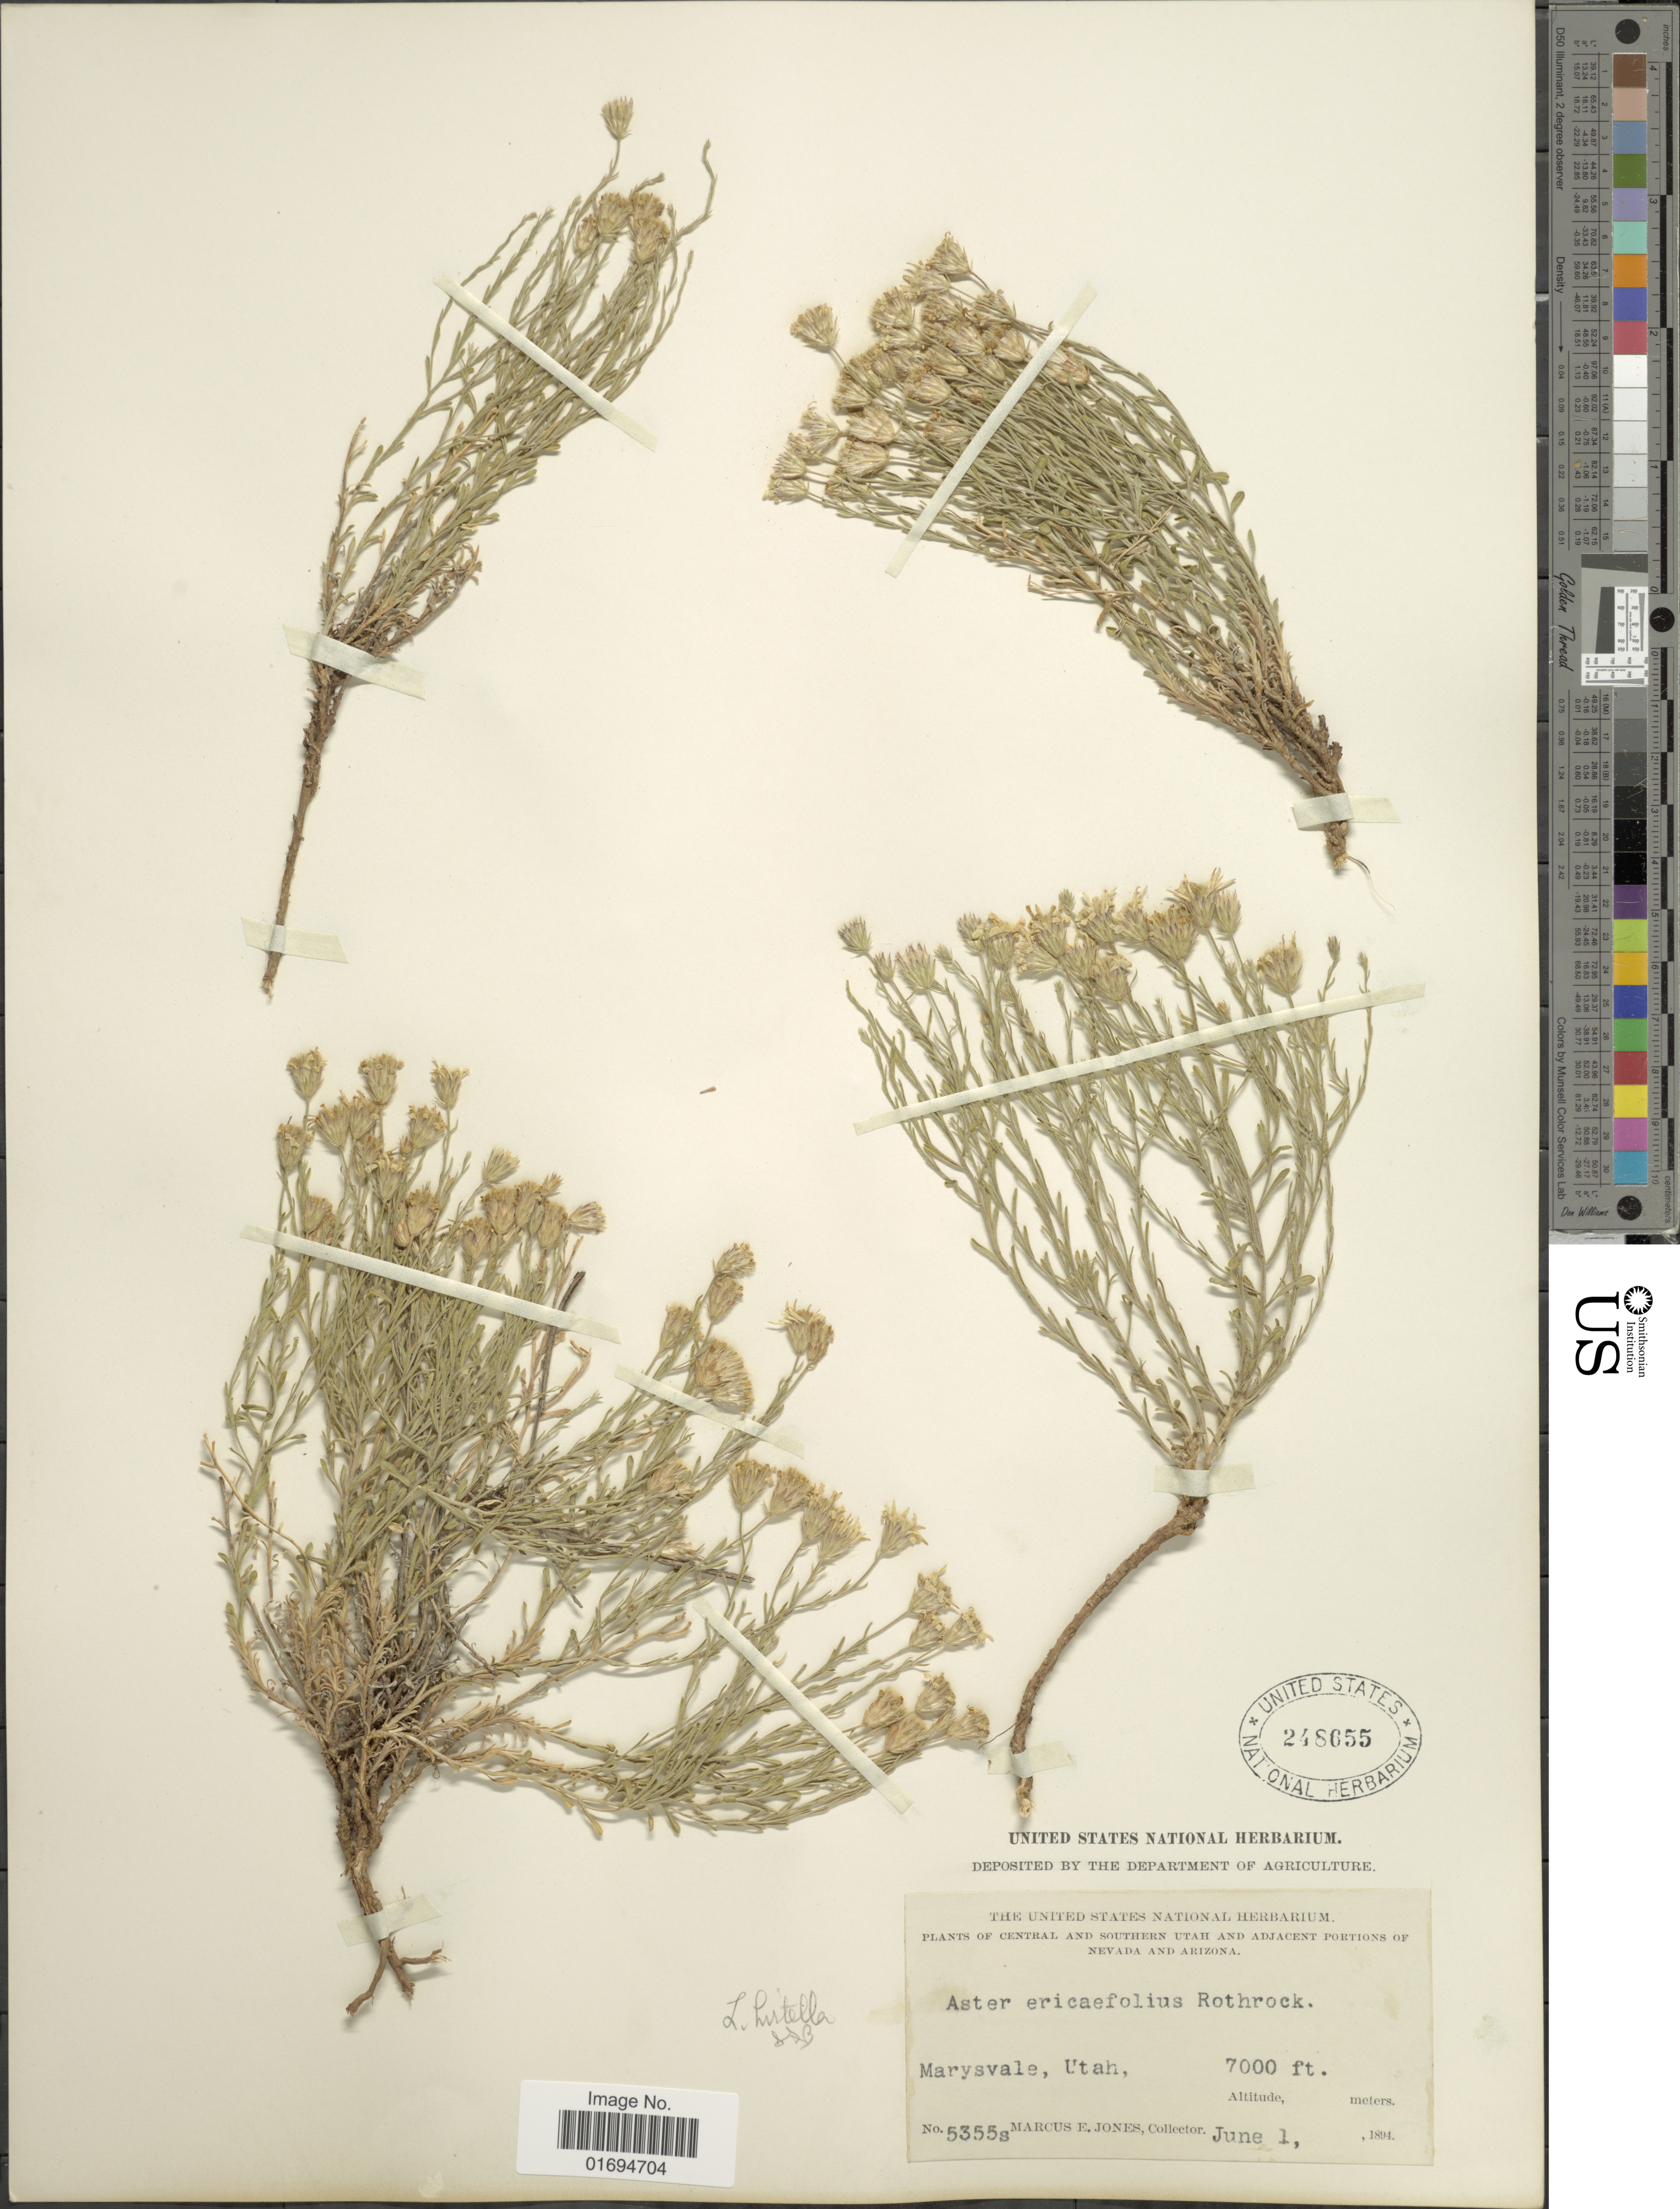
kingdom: Plantae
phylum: Tracheophyta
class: Magnoliopsida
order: Asterales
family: Asteraceae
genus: Chaetopappa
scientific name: Chaetopappa ericoides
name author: (Torr.) G.L. Nesom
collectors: M. E. Jones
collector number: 5355s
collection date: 1894-06-01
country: United States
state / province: Utah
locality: Marysvale, Utah. Central and Southern Utah and Adjacent portions of Nevada and Arizona.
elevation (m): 2134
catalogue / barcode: US 248655